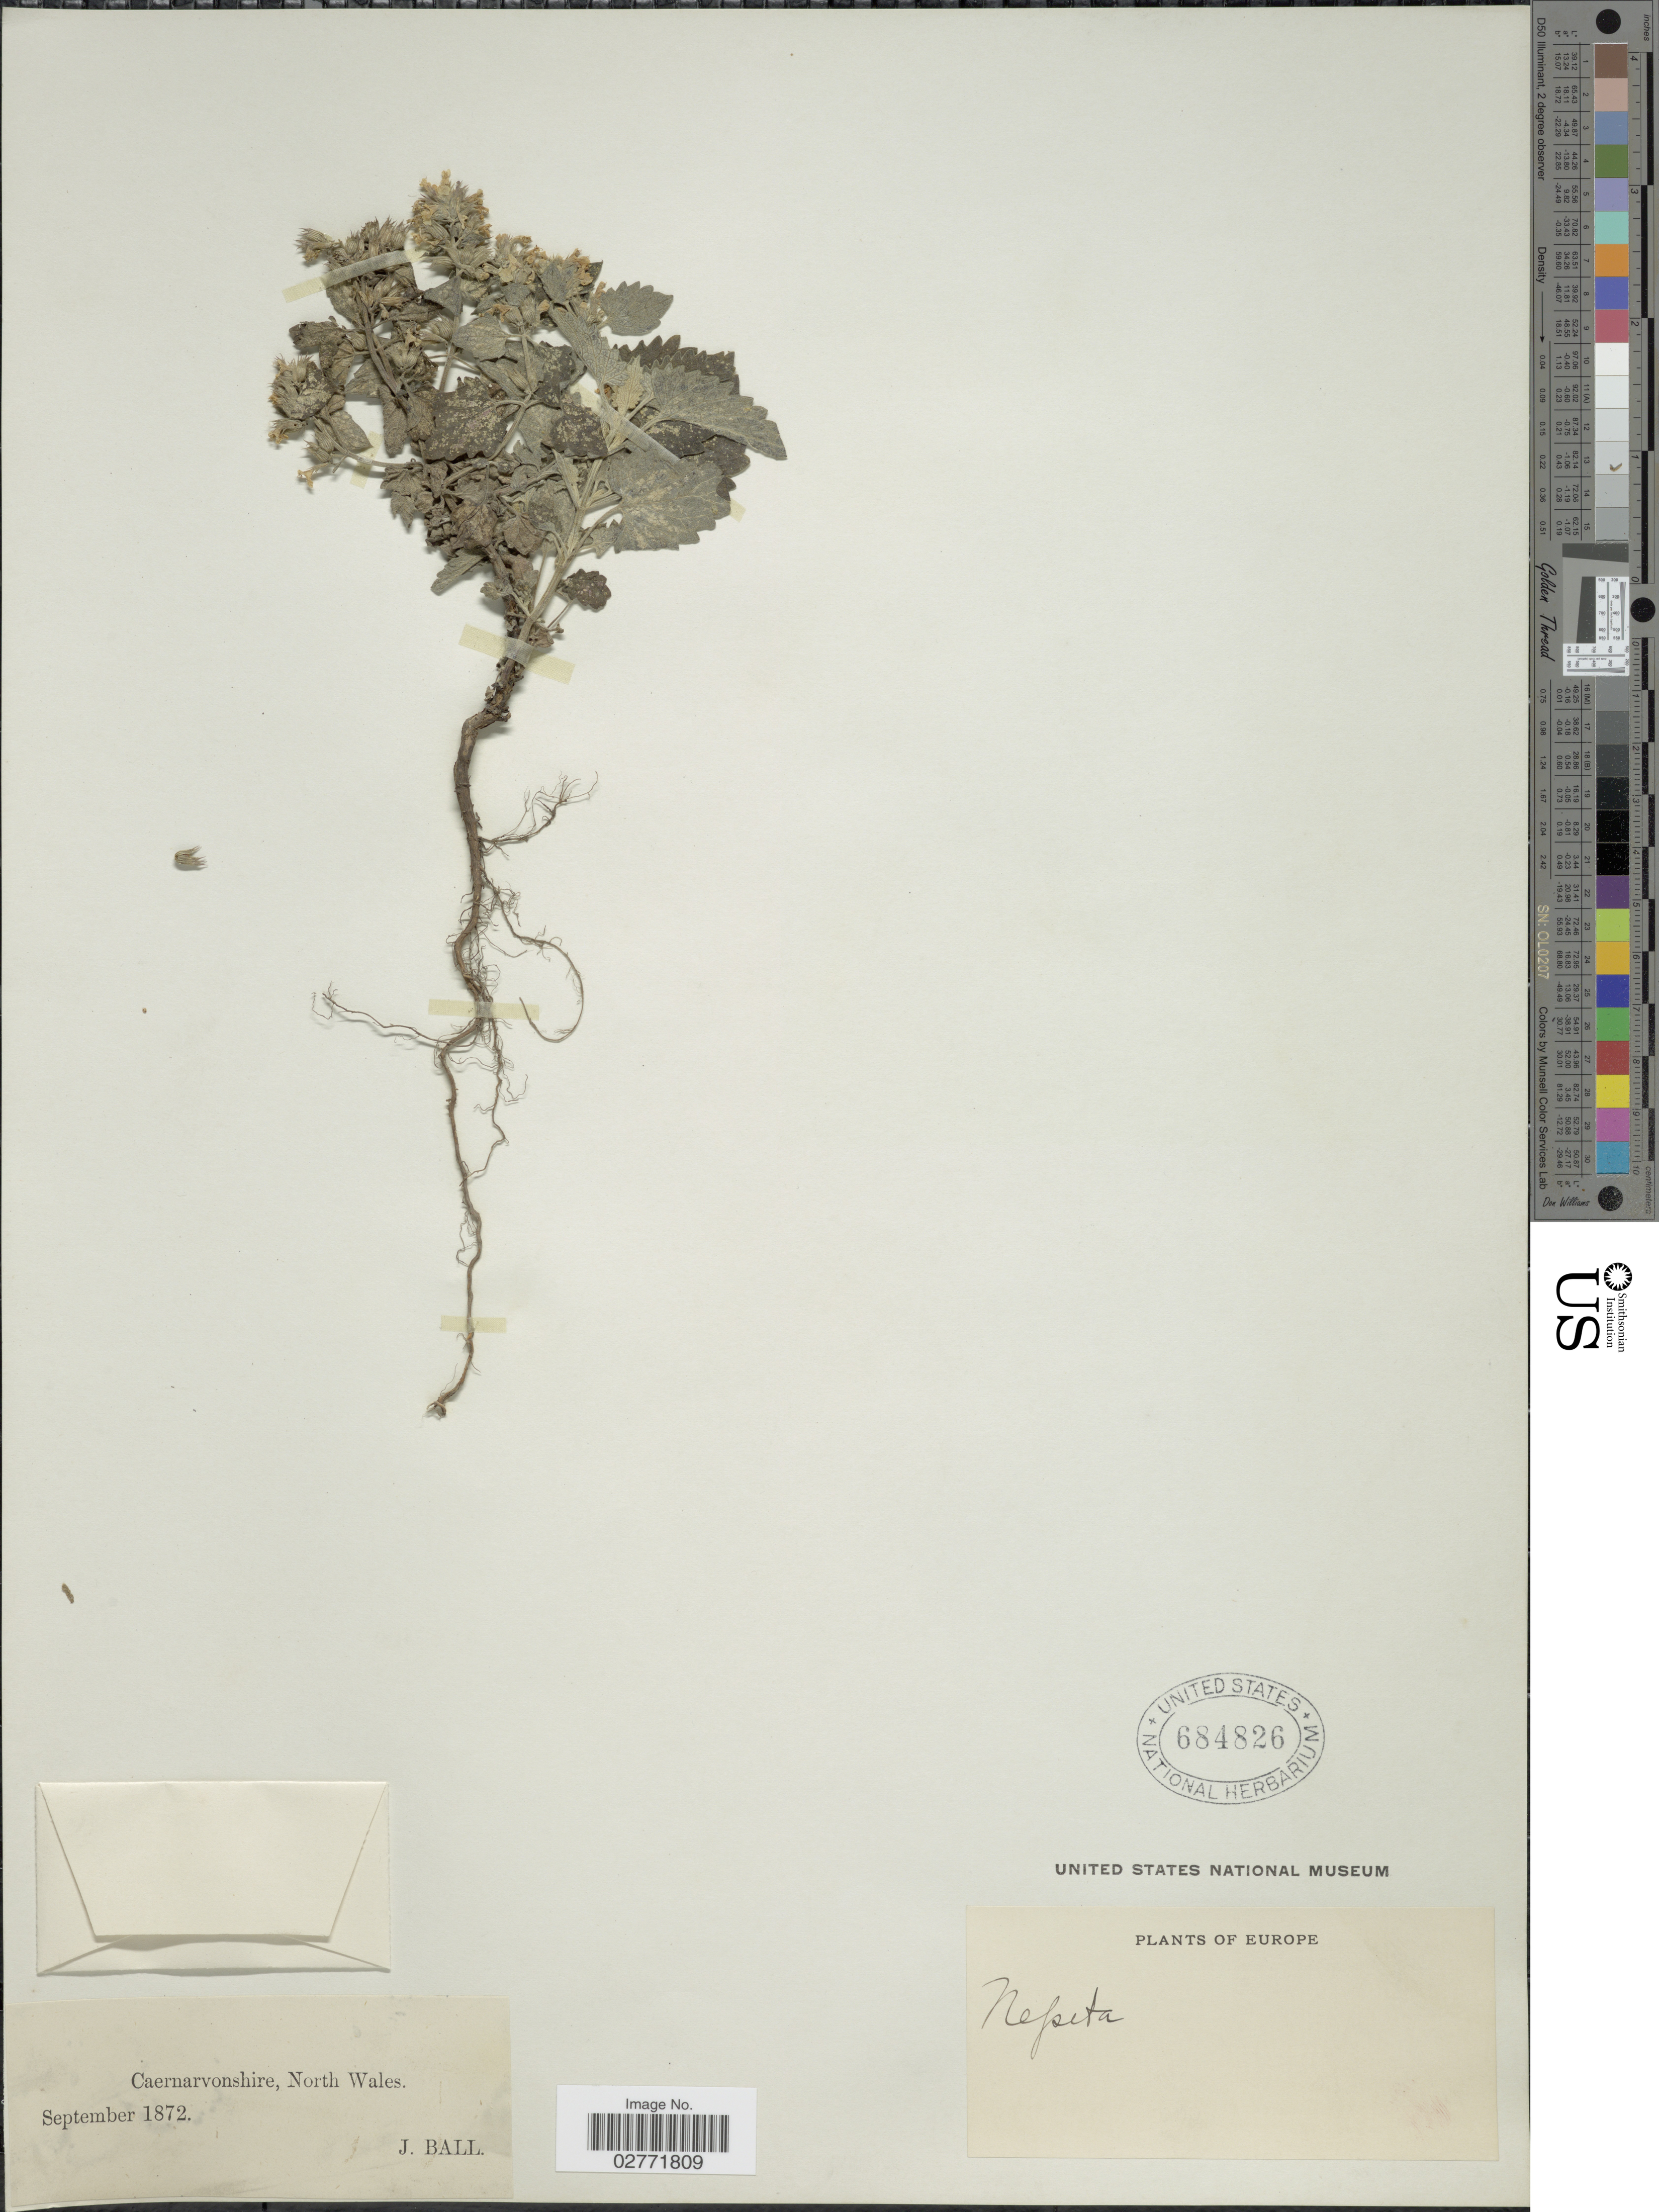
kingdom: Plantae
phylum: Tracheophyta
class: Magnoliopsida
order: Lamiales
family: Lamiaceae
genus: Nepeta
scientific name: Nepeta sp.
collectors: J. Ball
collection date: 1872-09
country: United Kingdom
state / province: Wales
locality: Caernarvonshire, North Wales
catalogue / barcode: US 684826